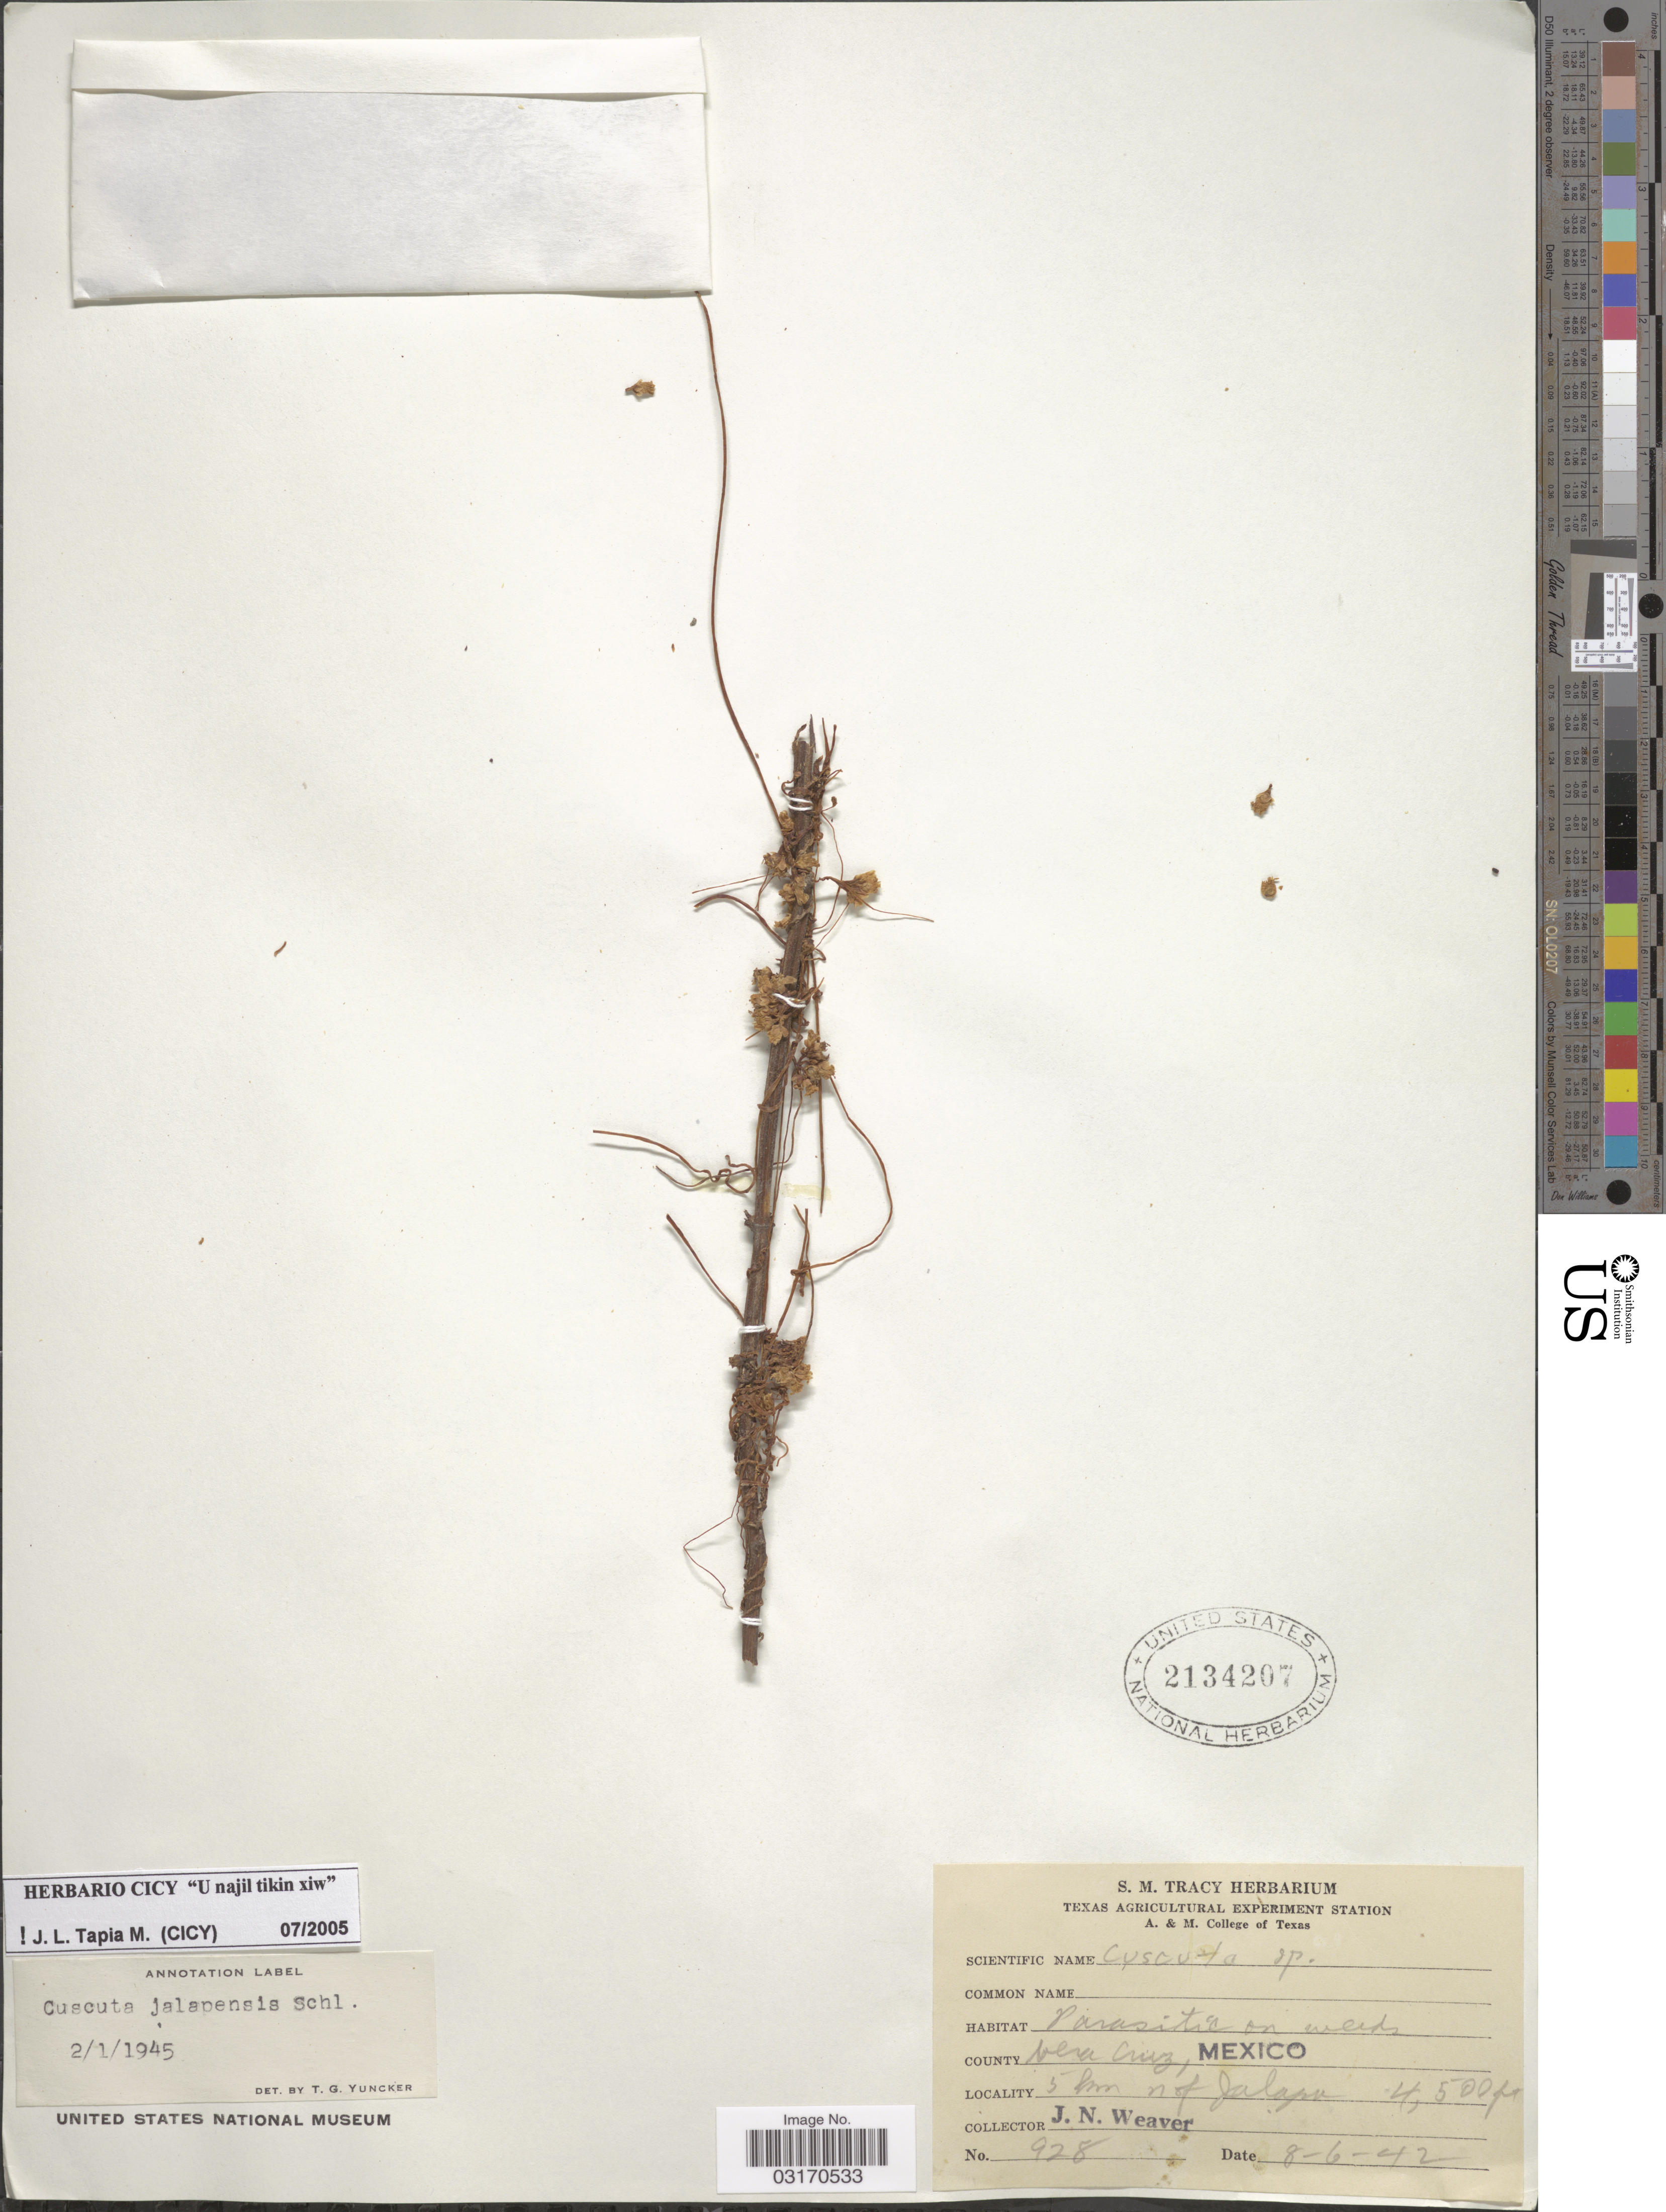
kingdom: Plantae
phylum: Tracheophyta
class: Magnoliopsida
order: Solanales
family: Convolvulaceae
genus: Cuscuta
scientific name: Cuscuta jalapensis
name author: Schltdl.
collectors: J. N. Weaver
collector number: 928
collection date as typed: Transcribed d/m/y: 8/6/42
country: Mexico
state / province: Veracruz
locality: County Vera Cruz. 5 km N of Jalapa.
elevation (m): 1372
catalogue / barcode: US 2134207